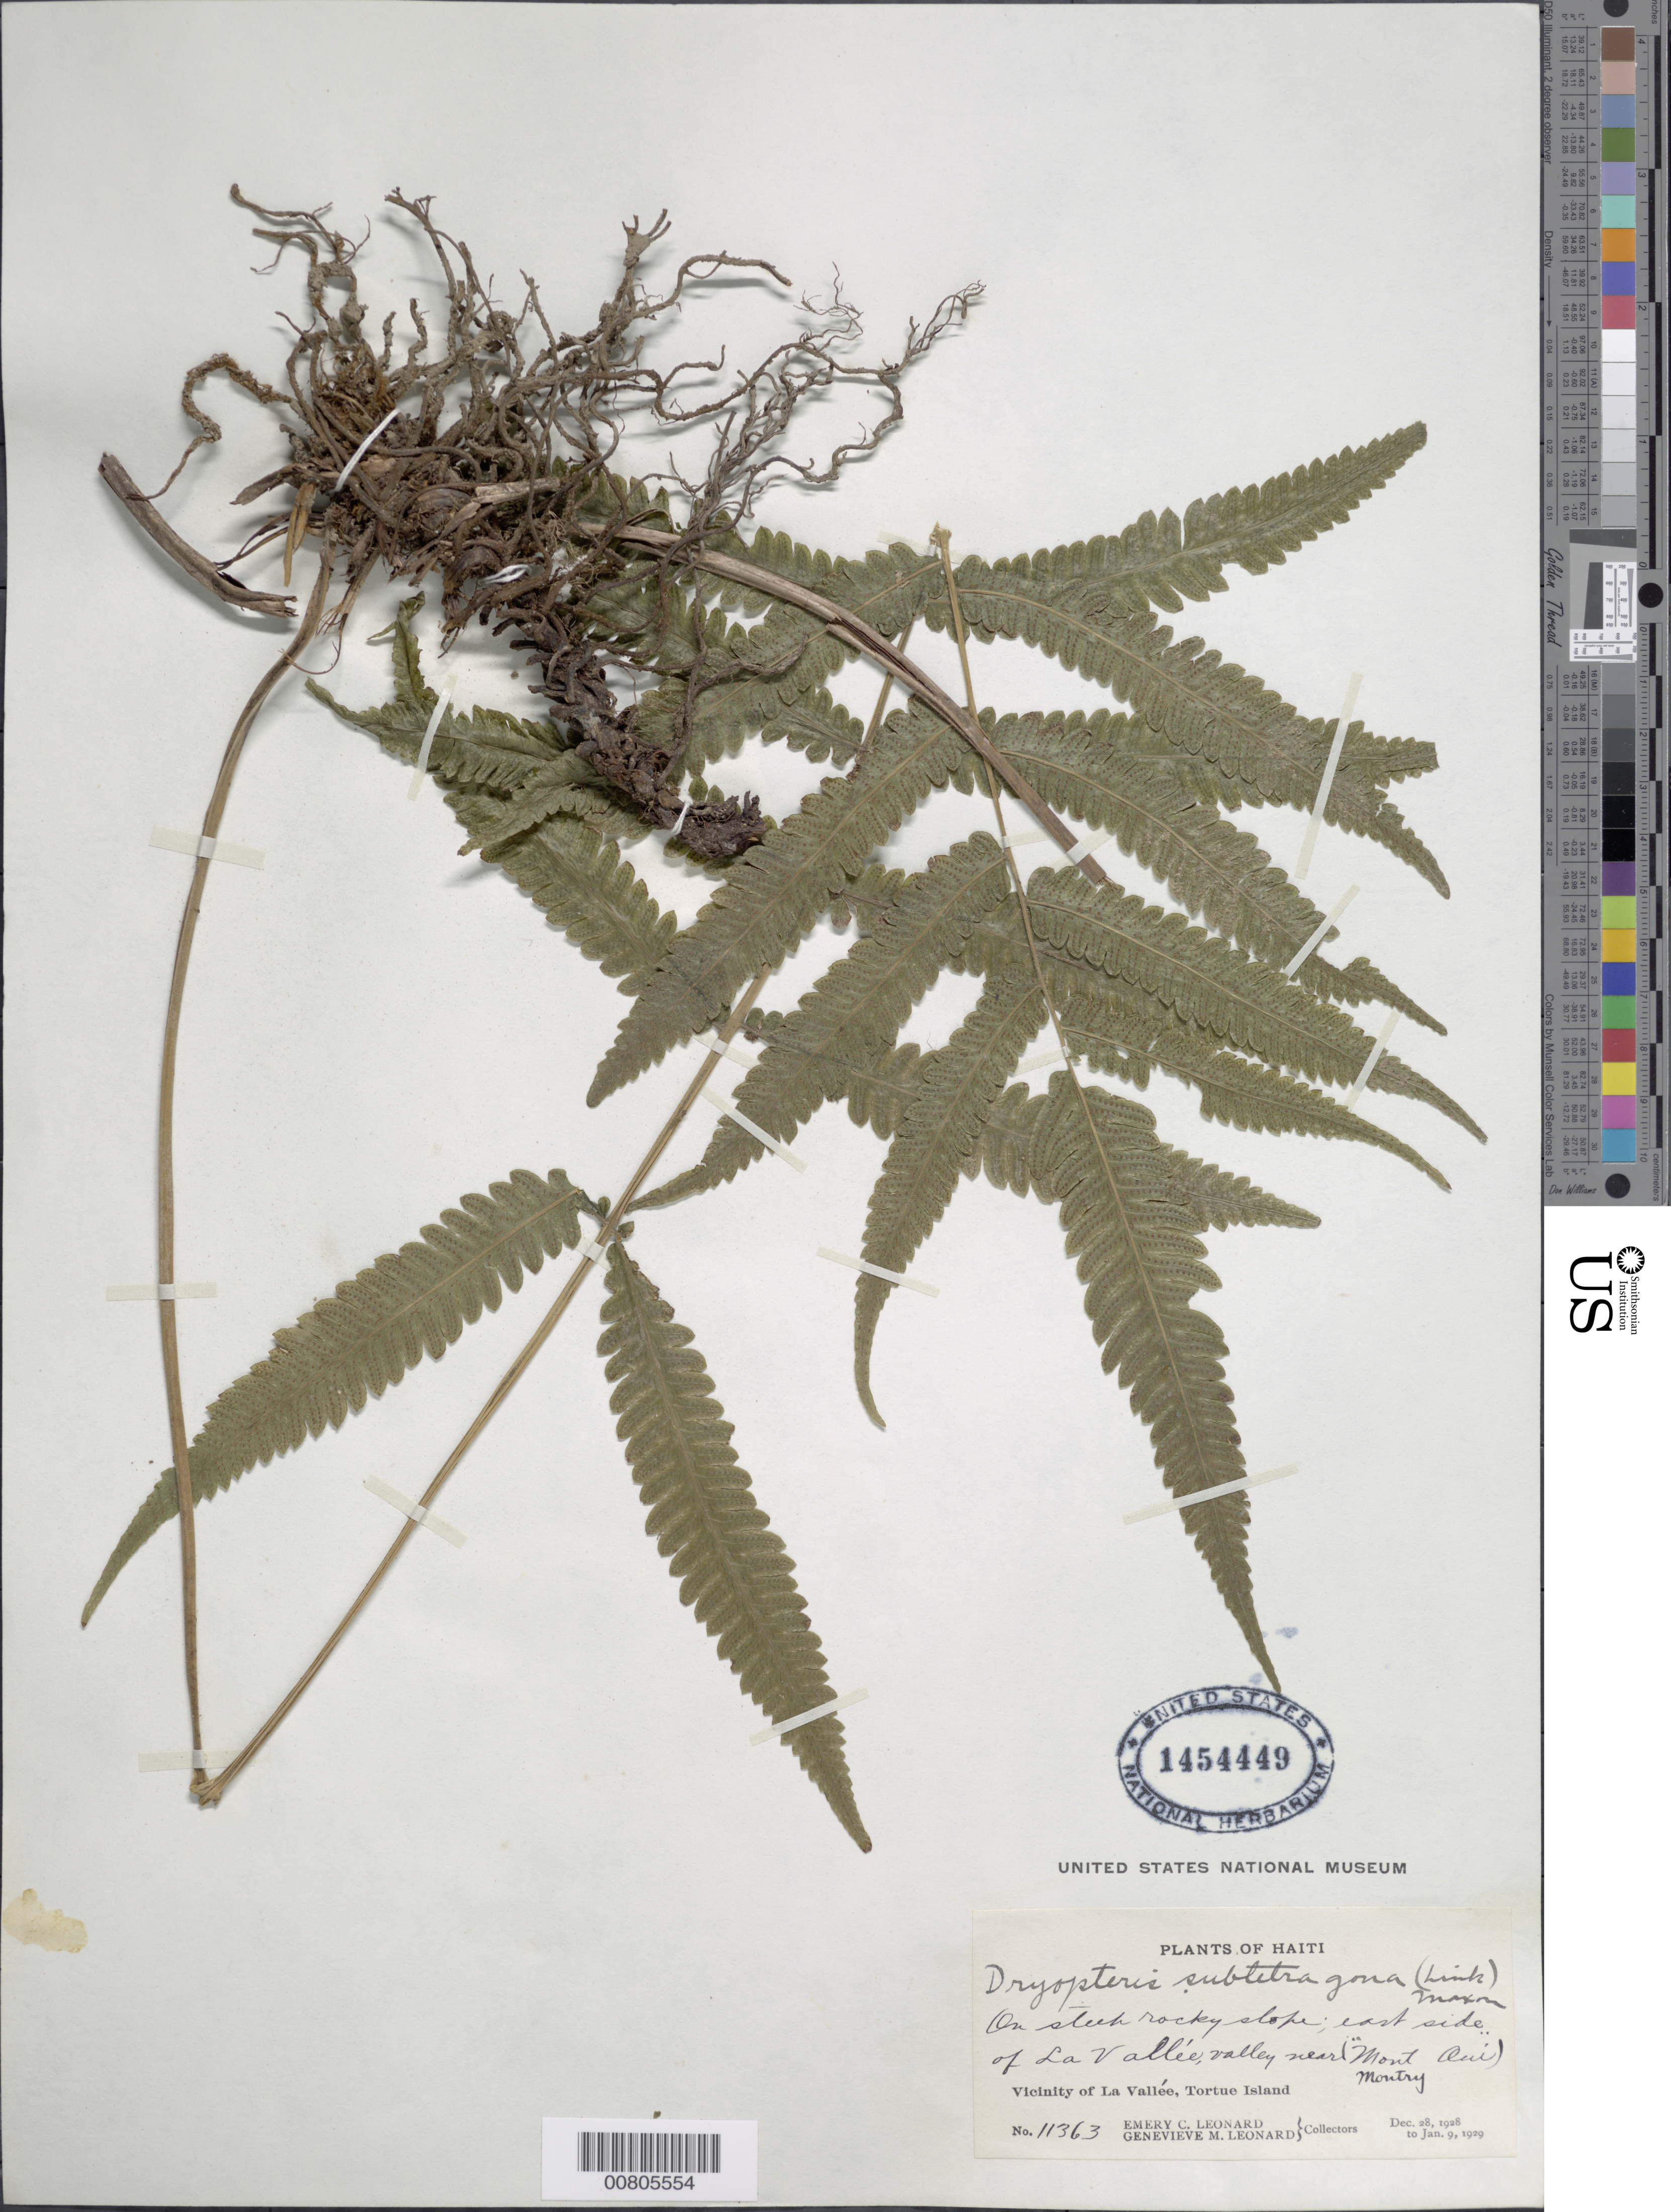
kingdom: Plantae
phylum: Tracheophyta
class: Polypodiopsida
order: Polypodiales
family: Thelypteridaceae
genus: Goniopteris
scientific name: Goniopteris subtetragona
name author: (Link) Vareschi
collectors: E. C. Leonard & G. M. Leonard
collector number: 11363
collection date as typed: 28 Dec 1928 to 09 Jan 1929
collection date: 1928-12-28/1929-01-09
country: Haiti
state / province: Nord-Óuest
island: Île de la Tortue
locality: Tortue Island, E side of La Vallée near Montry Oui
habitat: Steep rocky slope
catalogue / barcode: US 1454449